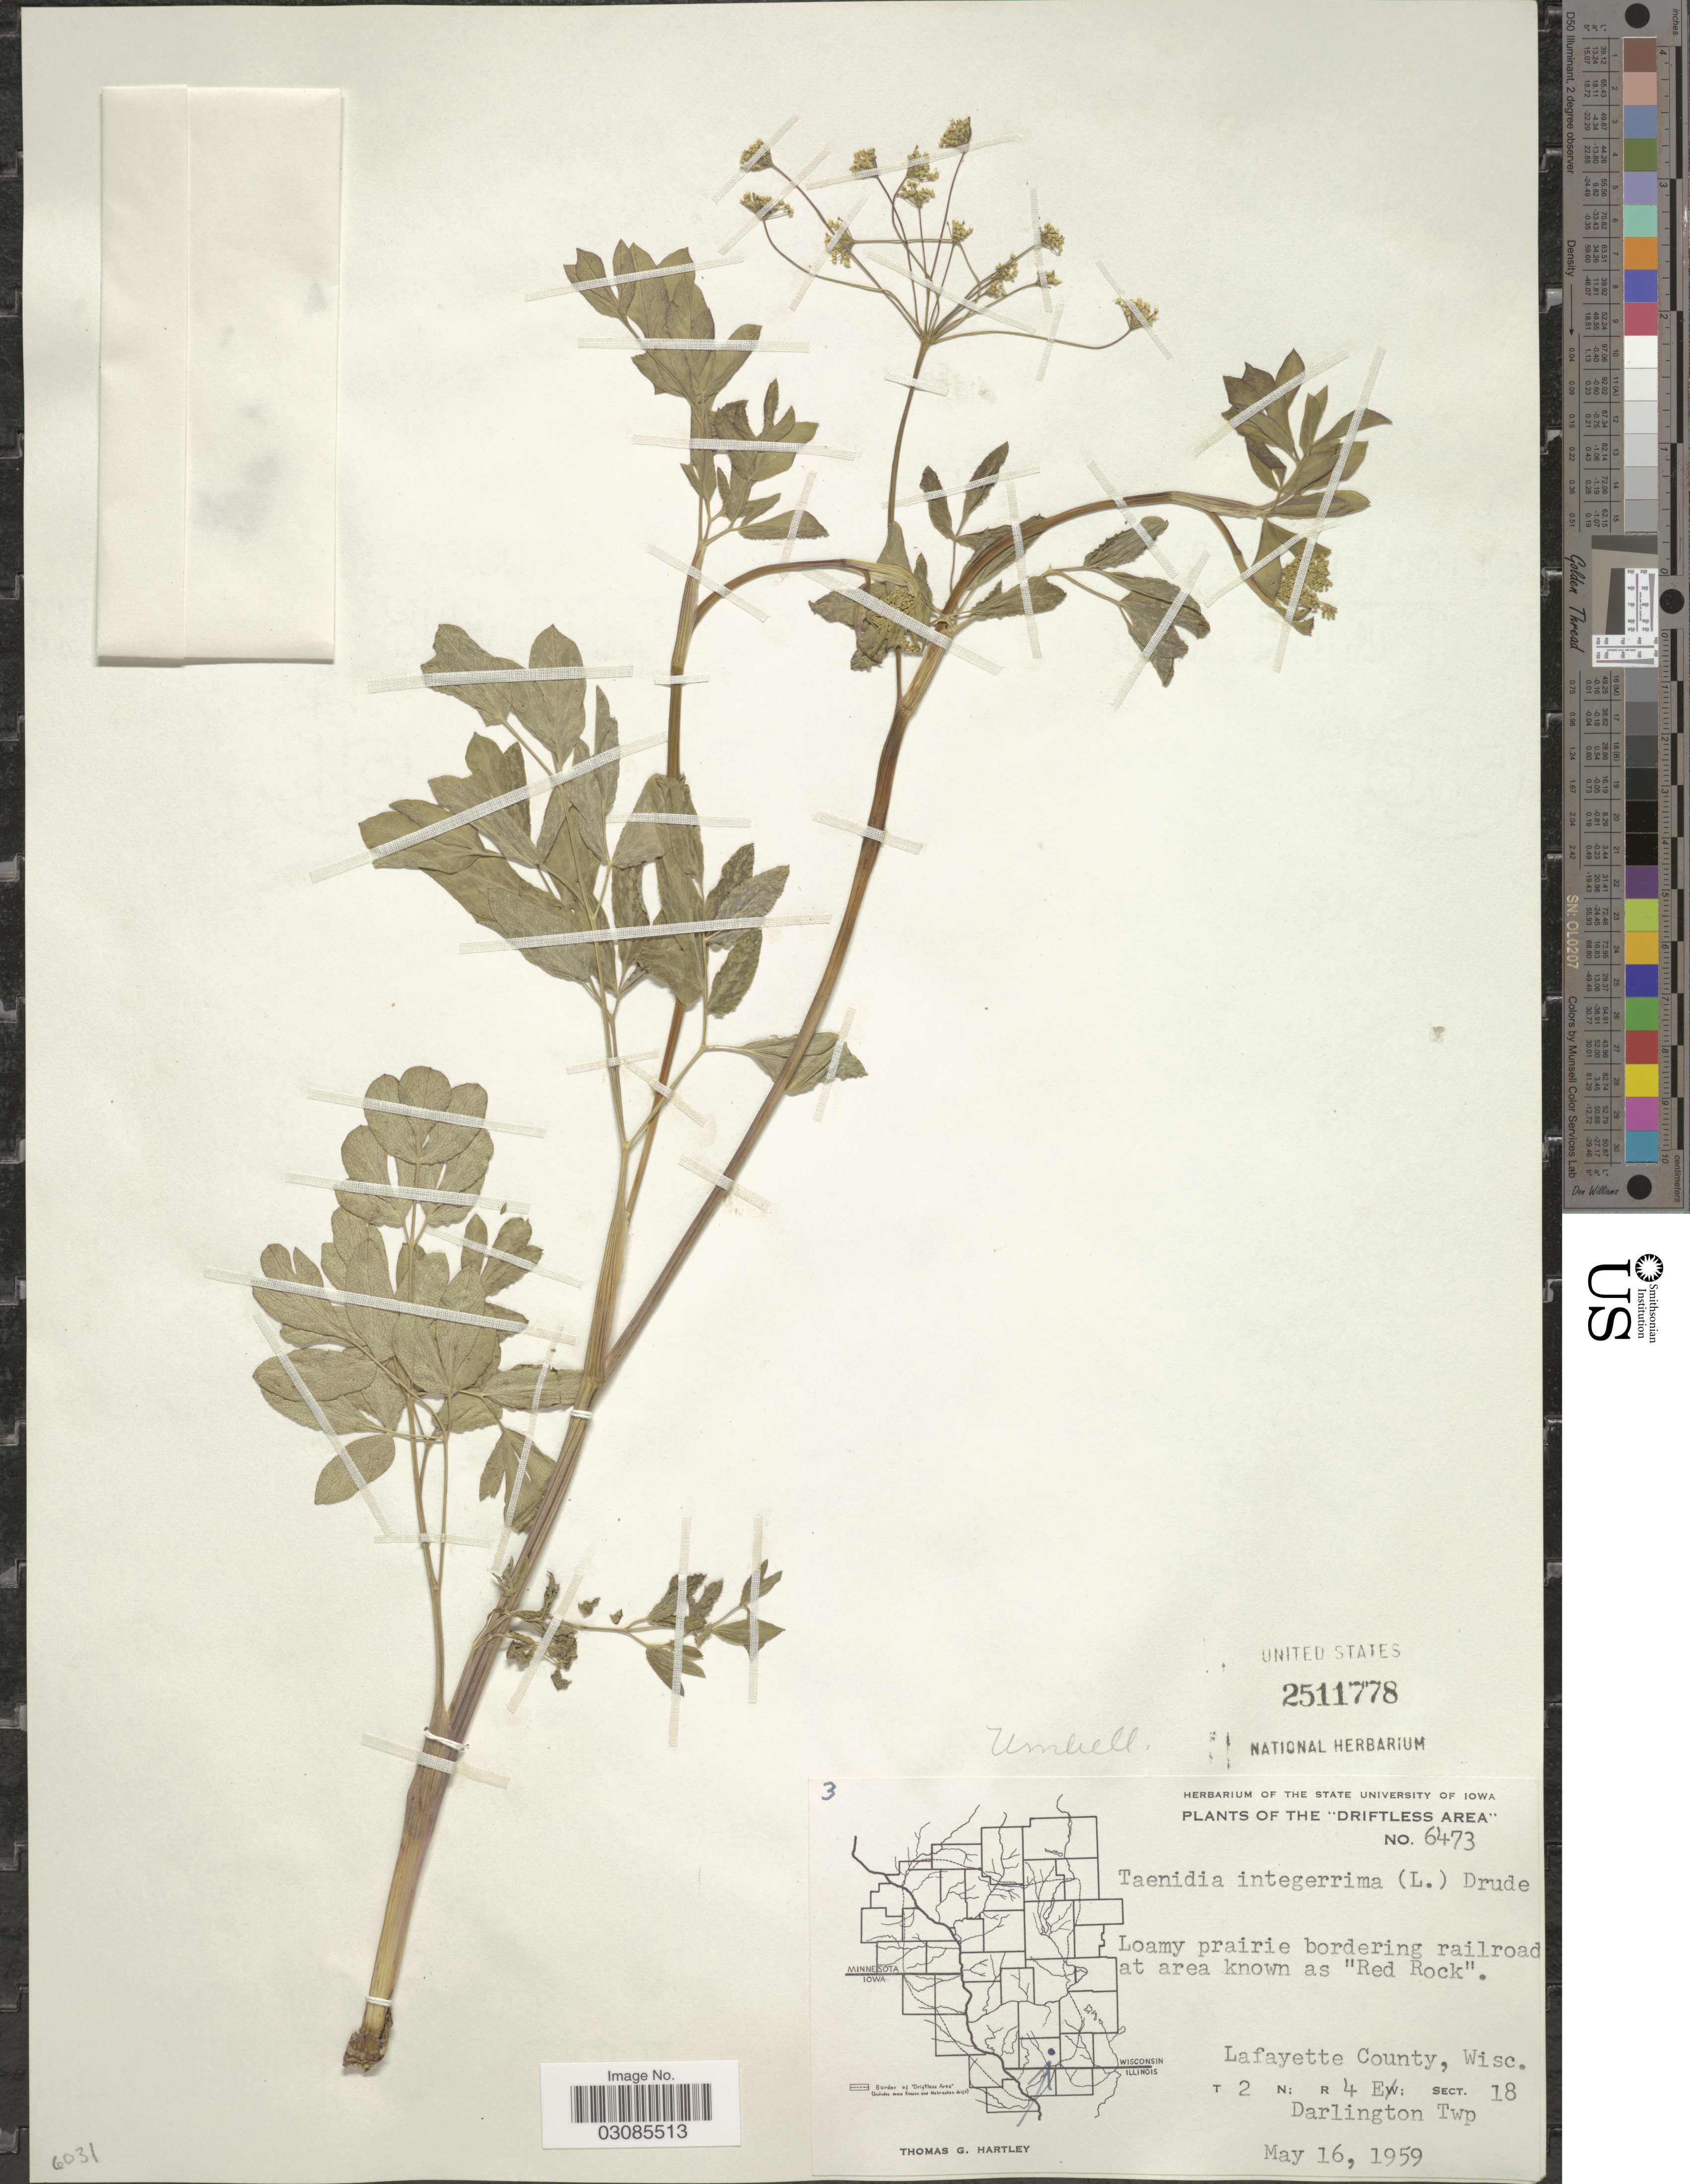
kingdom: Plantae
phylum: Tracheophyta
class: Magnoliopsida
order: Apiales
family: Apiaceae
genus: Taenidia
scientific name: Taenidia integerrima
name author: (L.) Drude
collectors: T. G. Hartley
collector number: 6473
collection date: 1959-05-16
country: United States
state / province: Wisconsin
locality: The "Driftless Area". Loamy prairie bordering railroad at area known as "Red Rock". Lafayette County, Wisc. T2N; R4E; Sect. 18. Darlington Twp.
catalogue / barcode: US 2511778